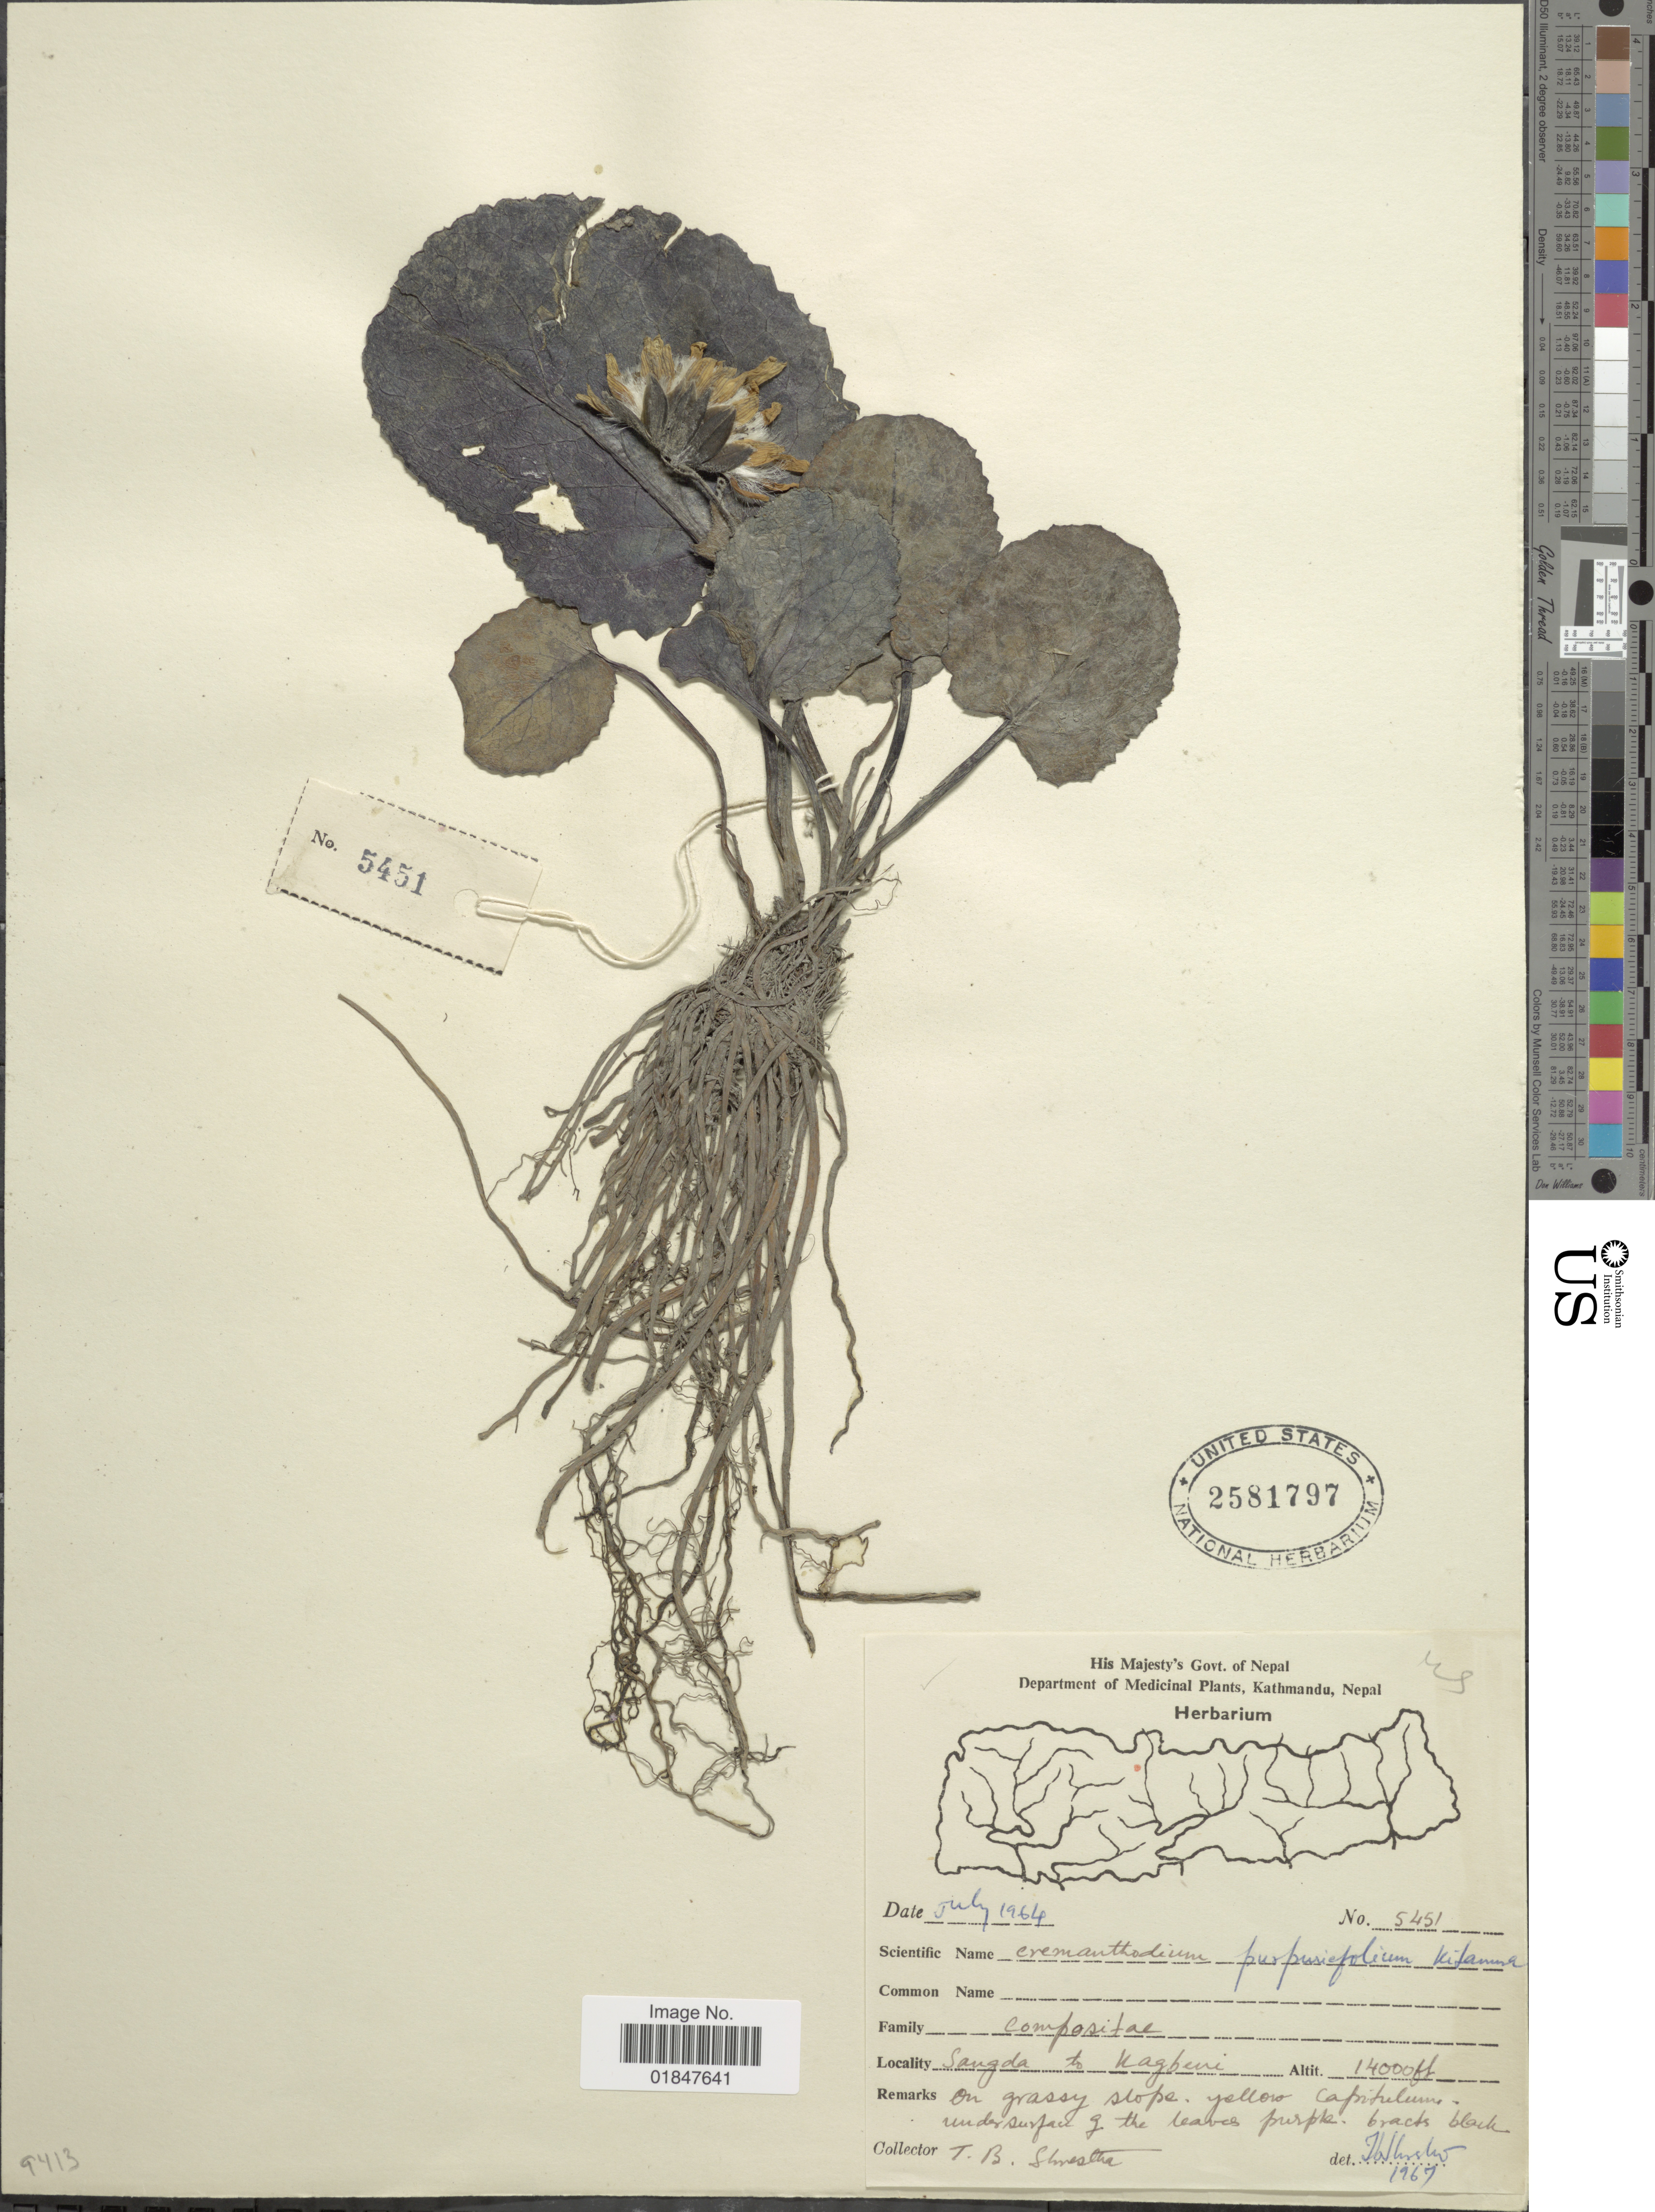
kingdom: Plantae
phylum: Tracheophyta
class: Magnoliopsida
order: Asterales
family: Asteraceae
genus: Cremanthodium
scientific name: Cremanthodium purpureifolium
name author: Kitam.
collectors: T. B. Shrestha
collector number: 5451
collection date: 1964-07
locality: Sangda to Kagburi [interpreted]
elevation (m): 4267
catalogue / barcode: US 2581797